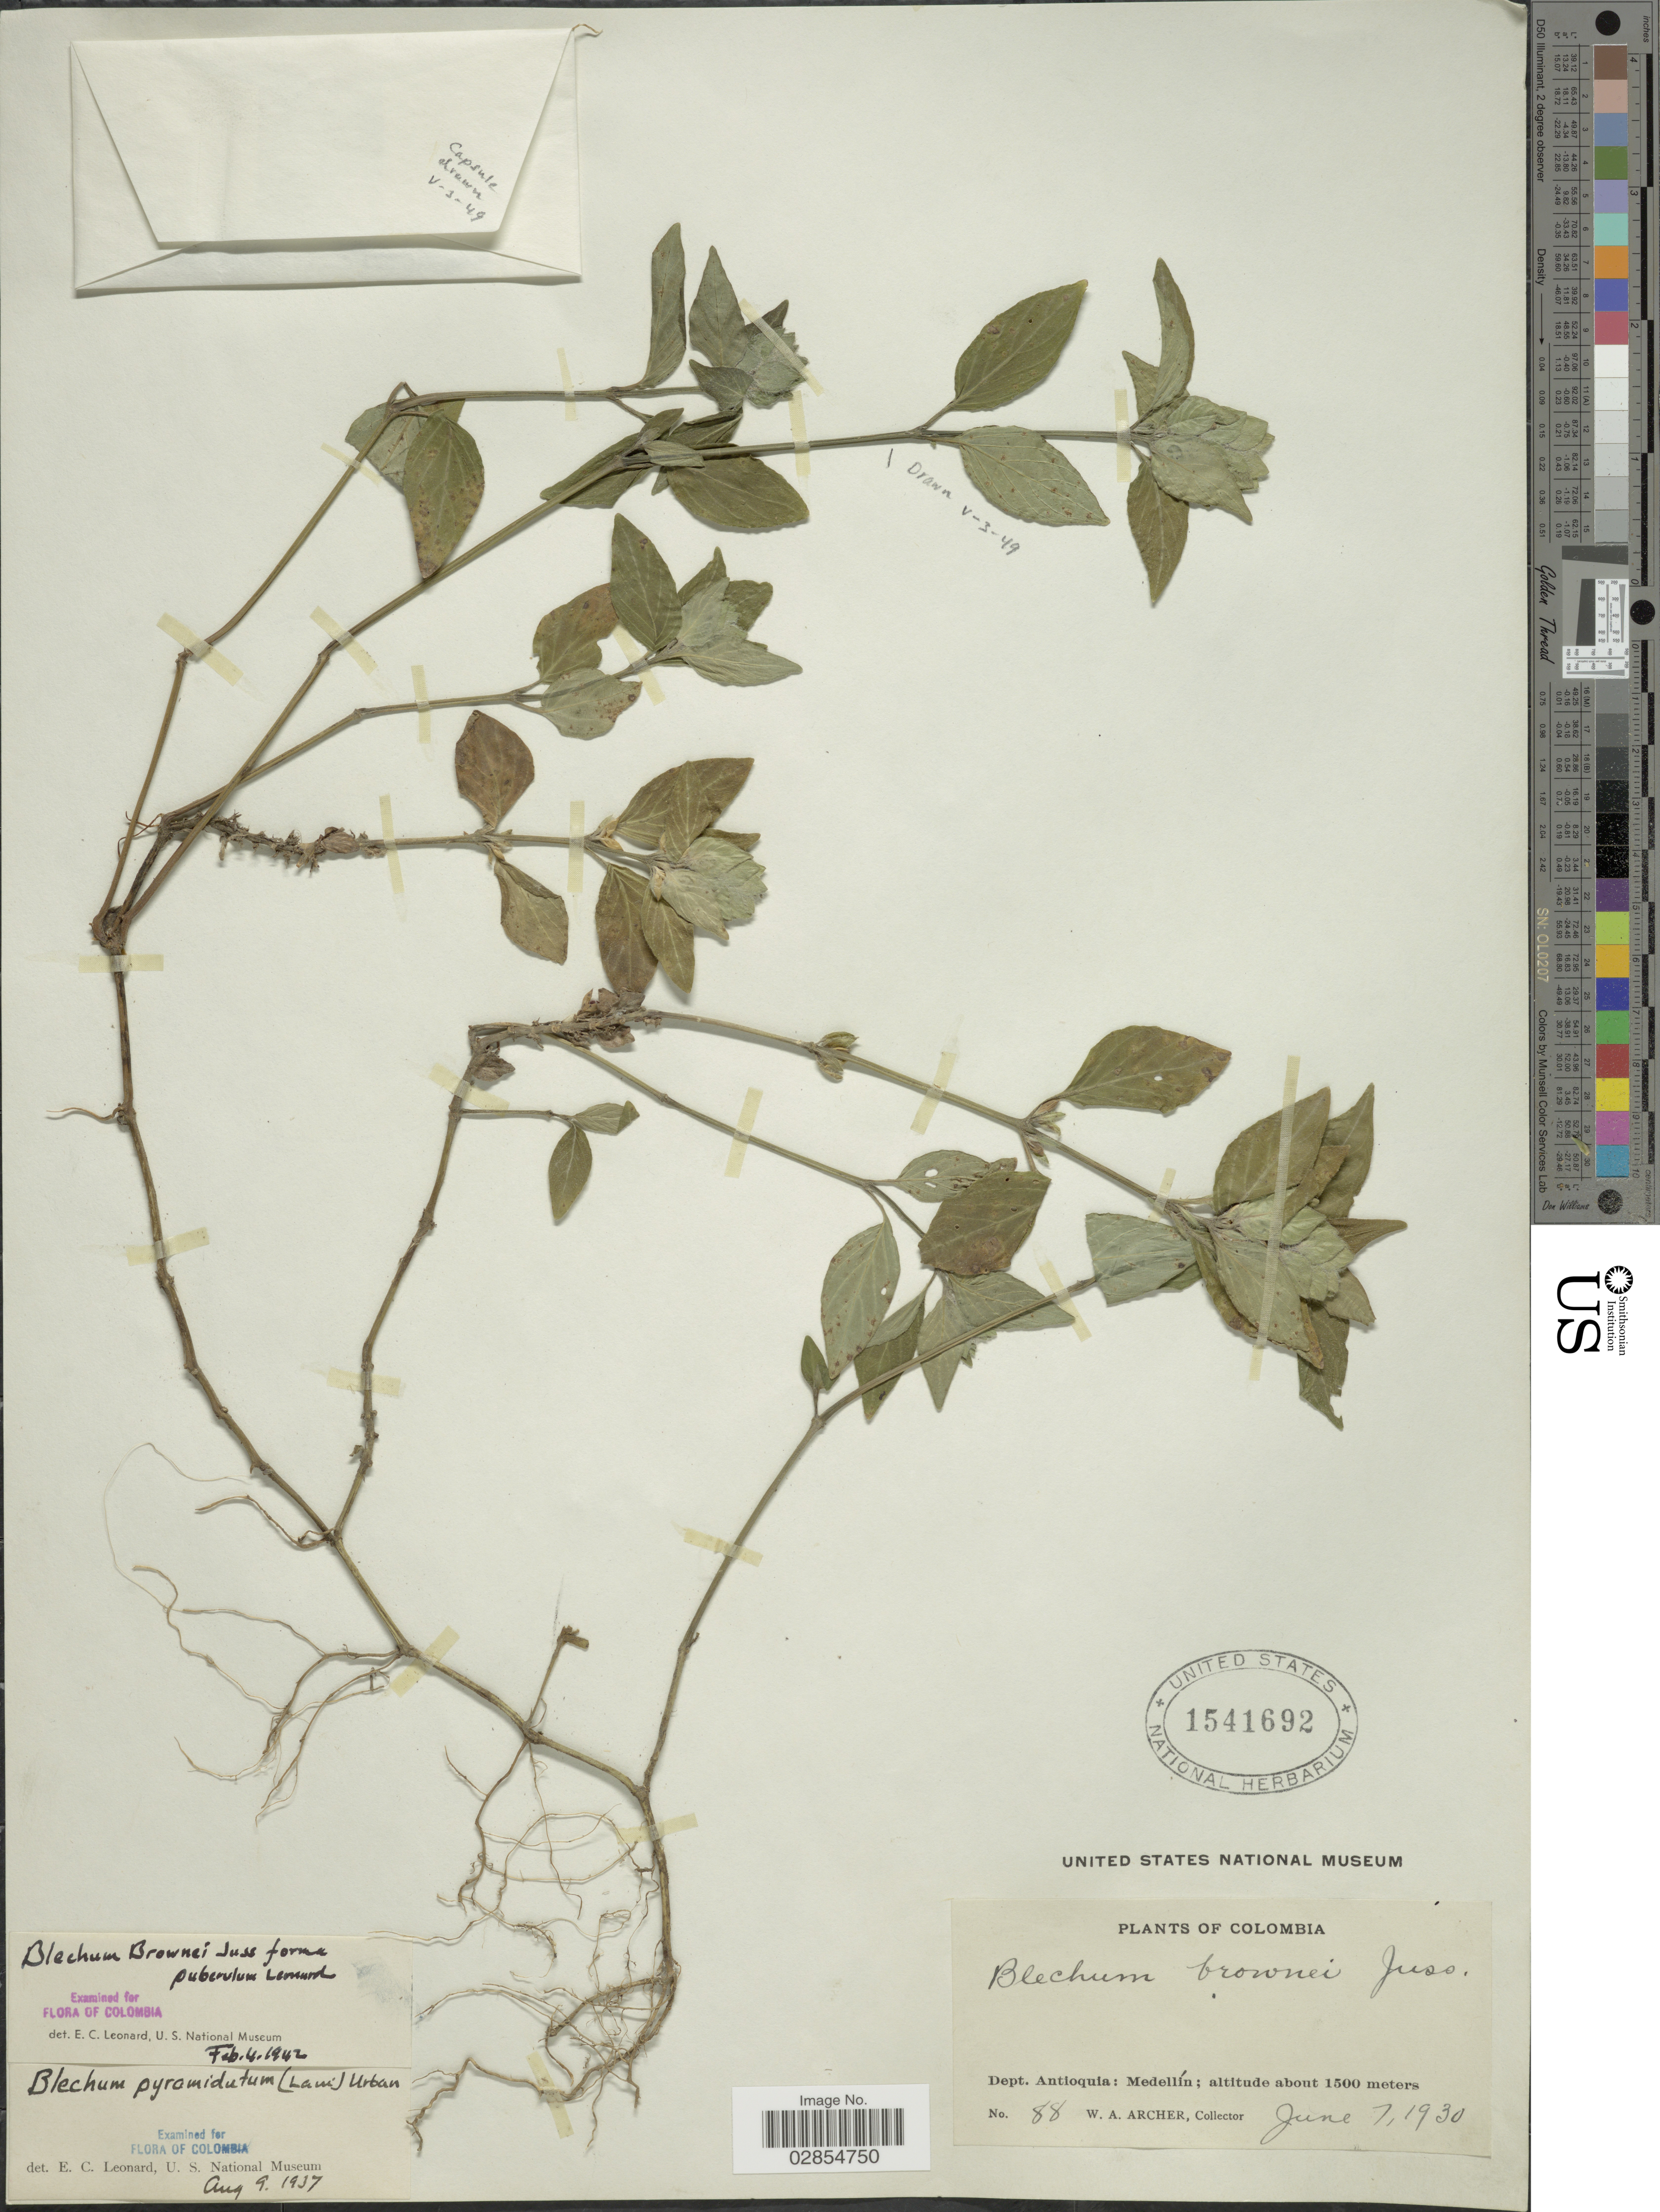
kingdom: Plantae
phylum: Tracheophyta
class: Magnoliopsida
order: Lamiales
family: Acanthaceae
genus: Blechum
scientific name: Blechum pyramidatum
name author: (Lam.) Urb.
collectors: W. A. Archer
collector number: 88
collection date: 1930-06-07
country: Colombia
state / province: Antioquia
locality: Dept. Antioquia: Medellín.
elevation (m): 1500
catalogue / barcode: US 1541692